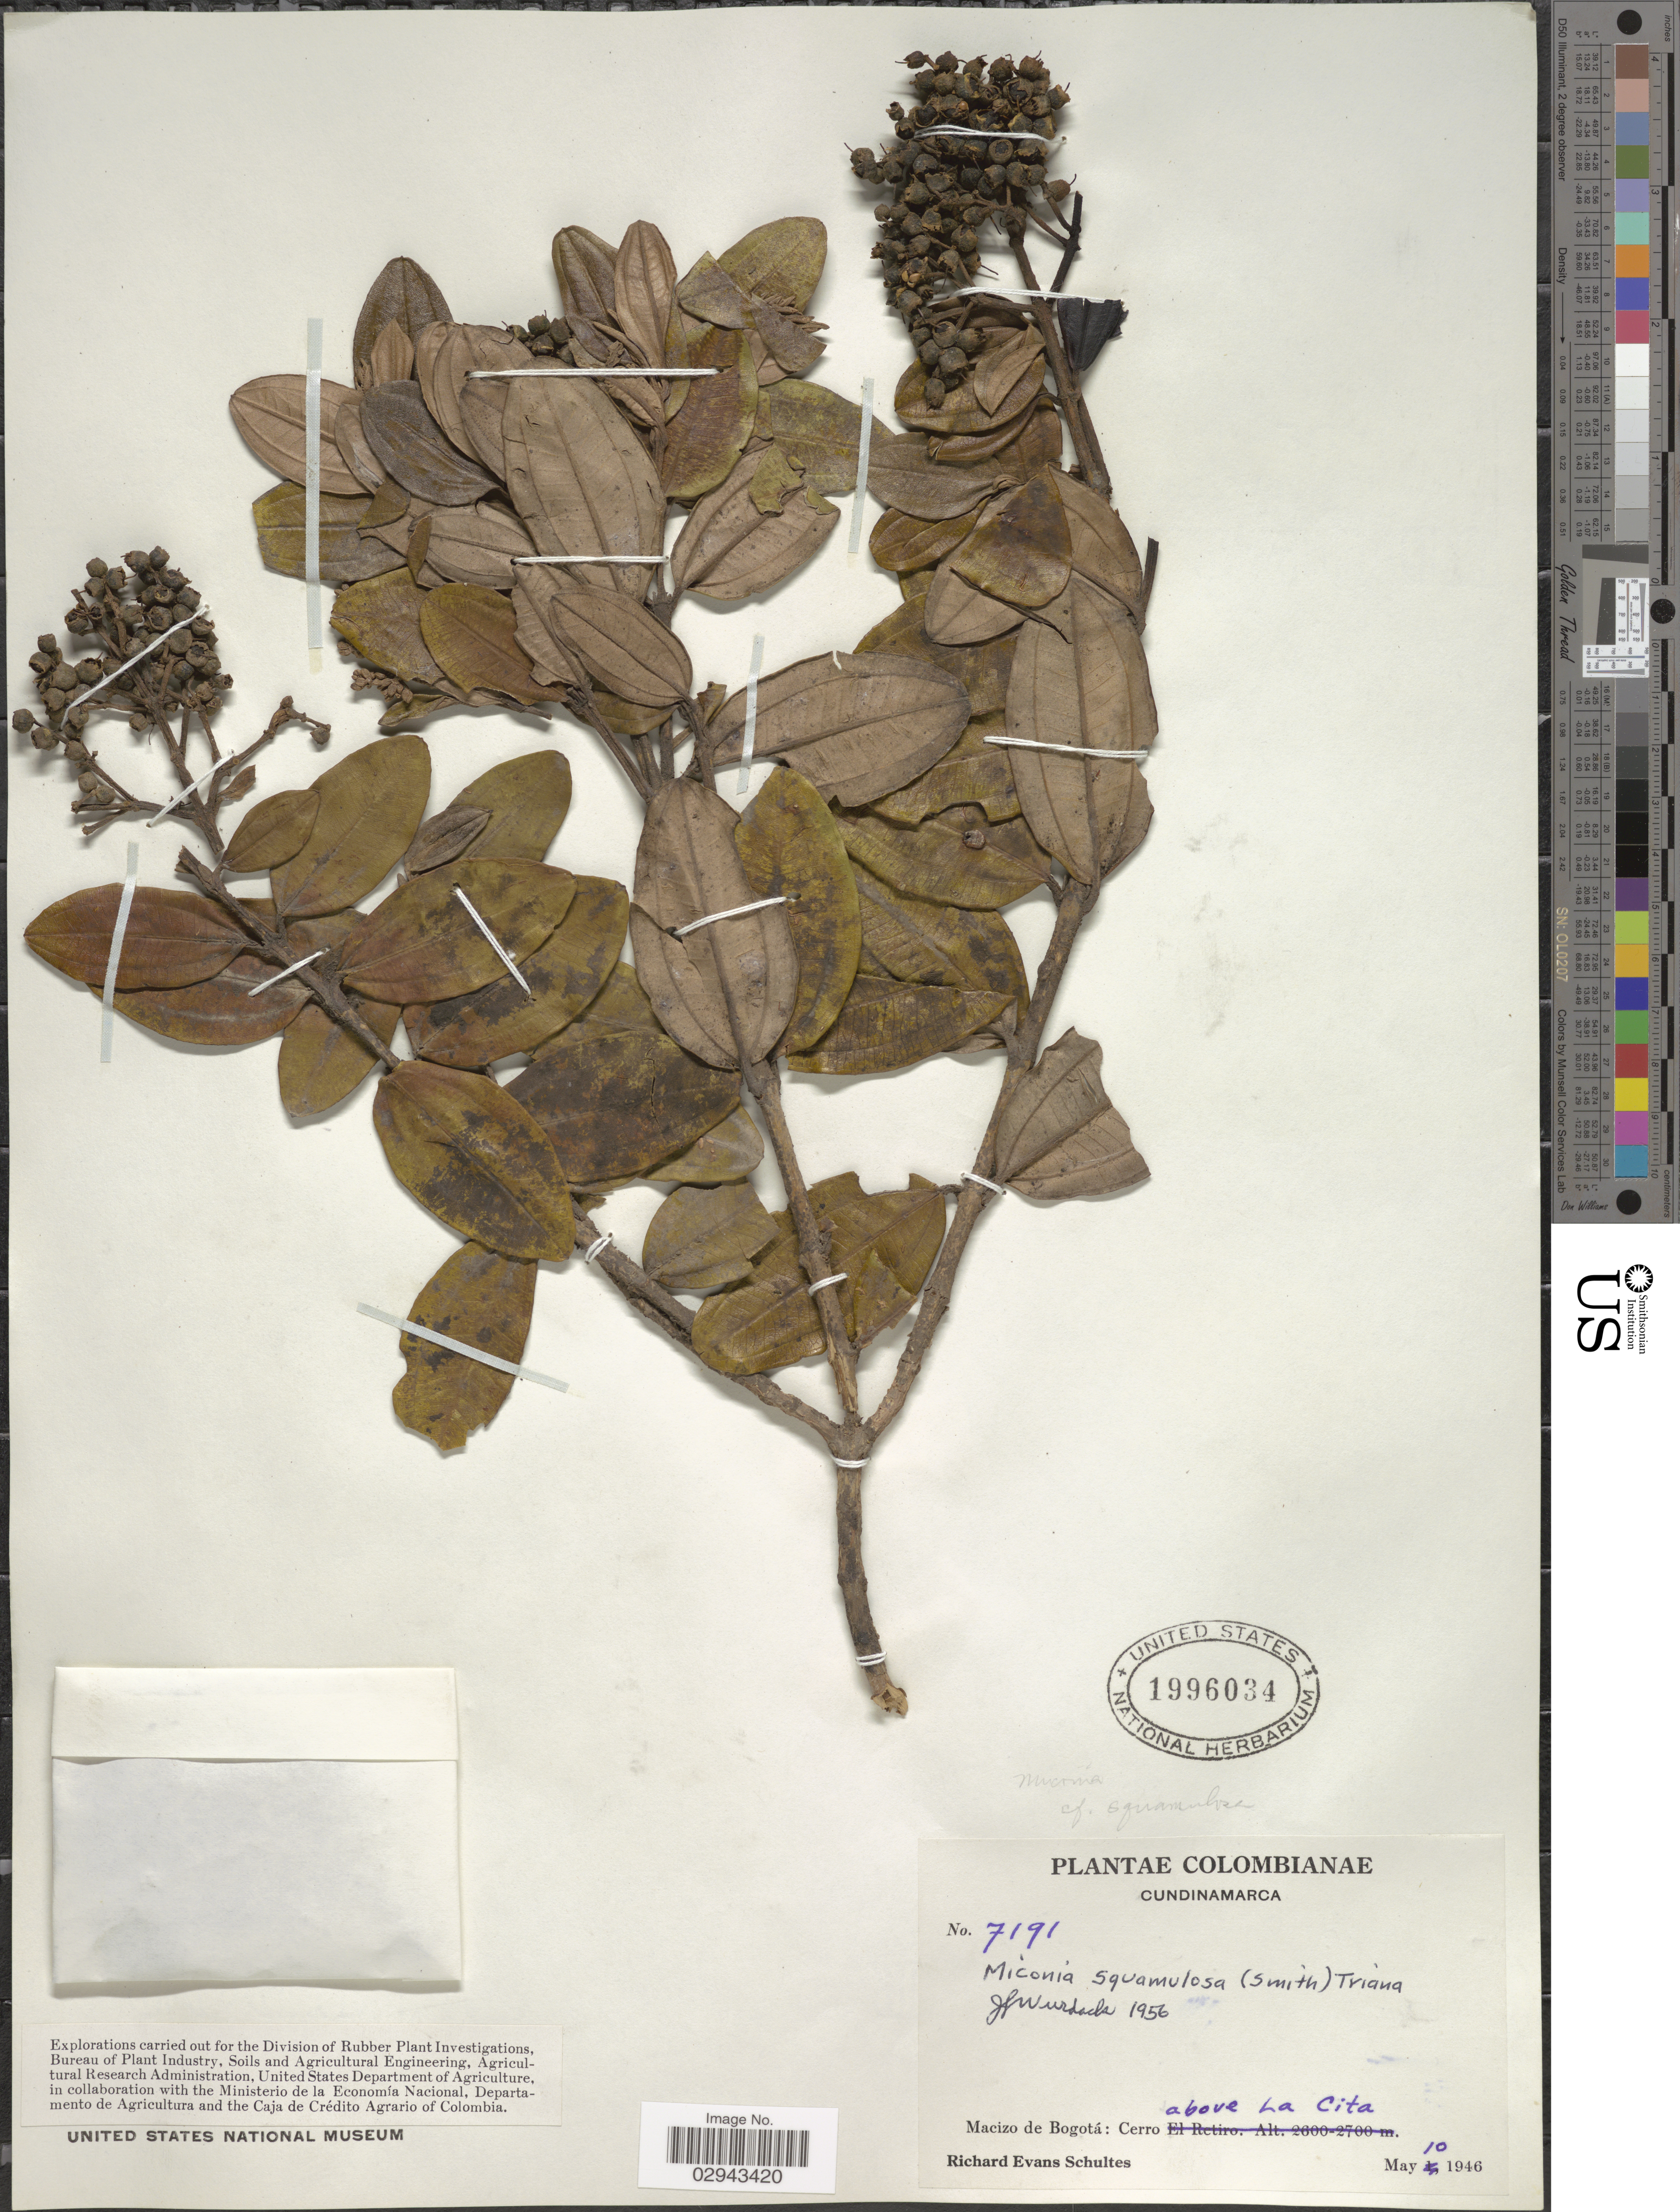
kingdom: Plantae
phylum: Tracheophyta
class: Magnoliopsida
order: Myrtales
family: Melastomataceae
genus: Miconia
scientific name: Miconia squamulosa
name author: (Sm.) Triana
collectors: R. E. Schultes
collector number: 7191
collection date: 1946-05-10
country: Colombia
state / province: Cundinamarca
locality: Macizo de Bogotá: Cerro above La Cita.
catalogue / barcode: US 1996034